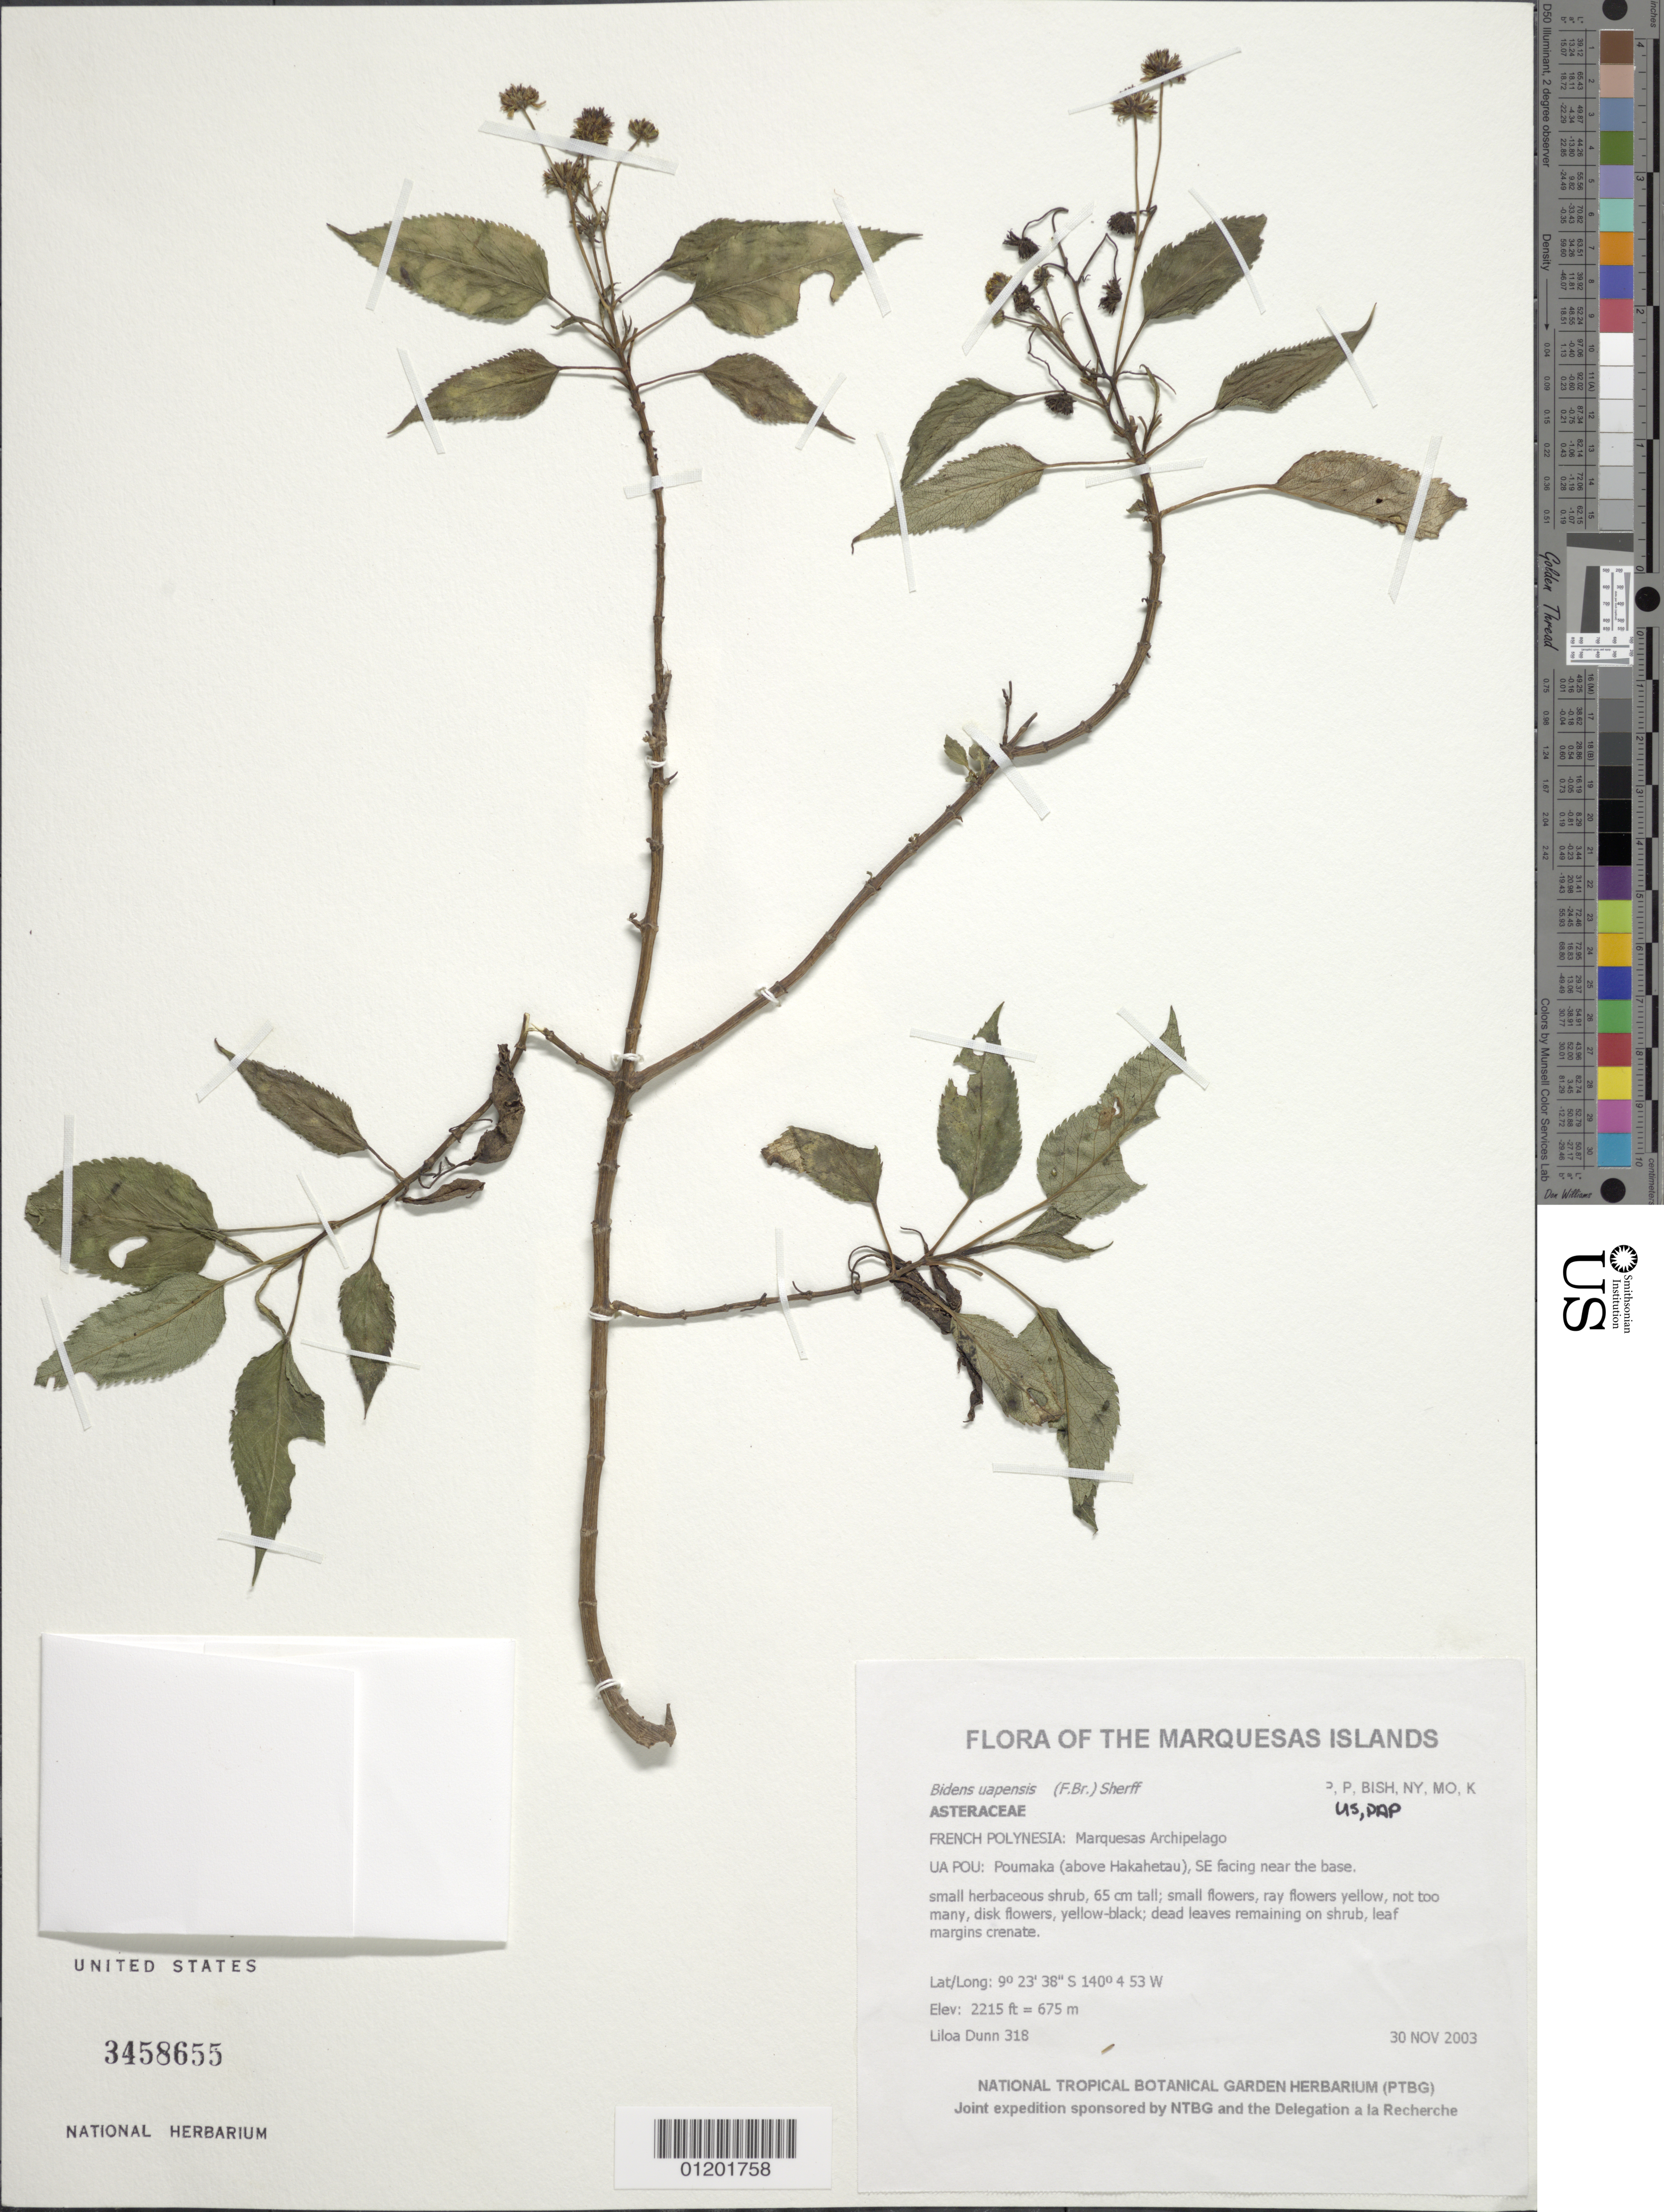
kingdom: Plantae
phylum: Tracheophyta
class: Magnoliopsida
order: Asterales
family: Asteraceae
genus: Bidens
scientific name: Bidens uapensis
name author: (F. Br.) Sherff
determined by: Wagner, W. L., (BOT), Smithsonian Institution - National Museum of Natural History (UNITED STATES)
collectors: L. Dunn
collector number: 318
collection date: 2003-11-30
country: French Polynesia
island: Ua Pou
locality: Poumaka (above Hakahetau), SE facing near the base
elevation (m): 675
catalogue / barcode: US 3458655